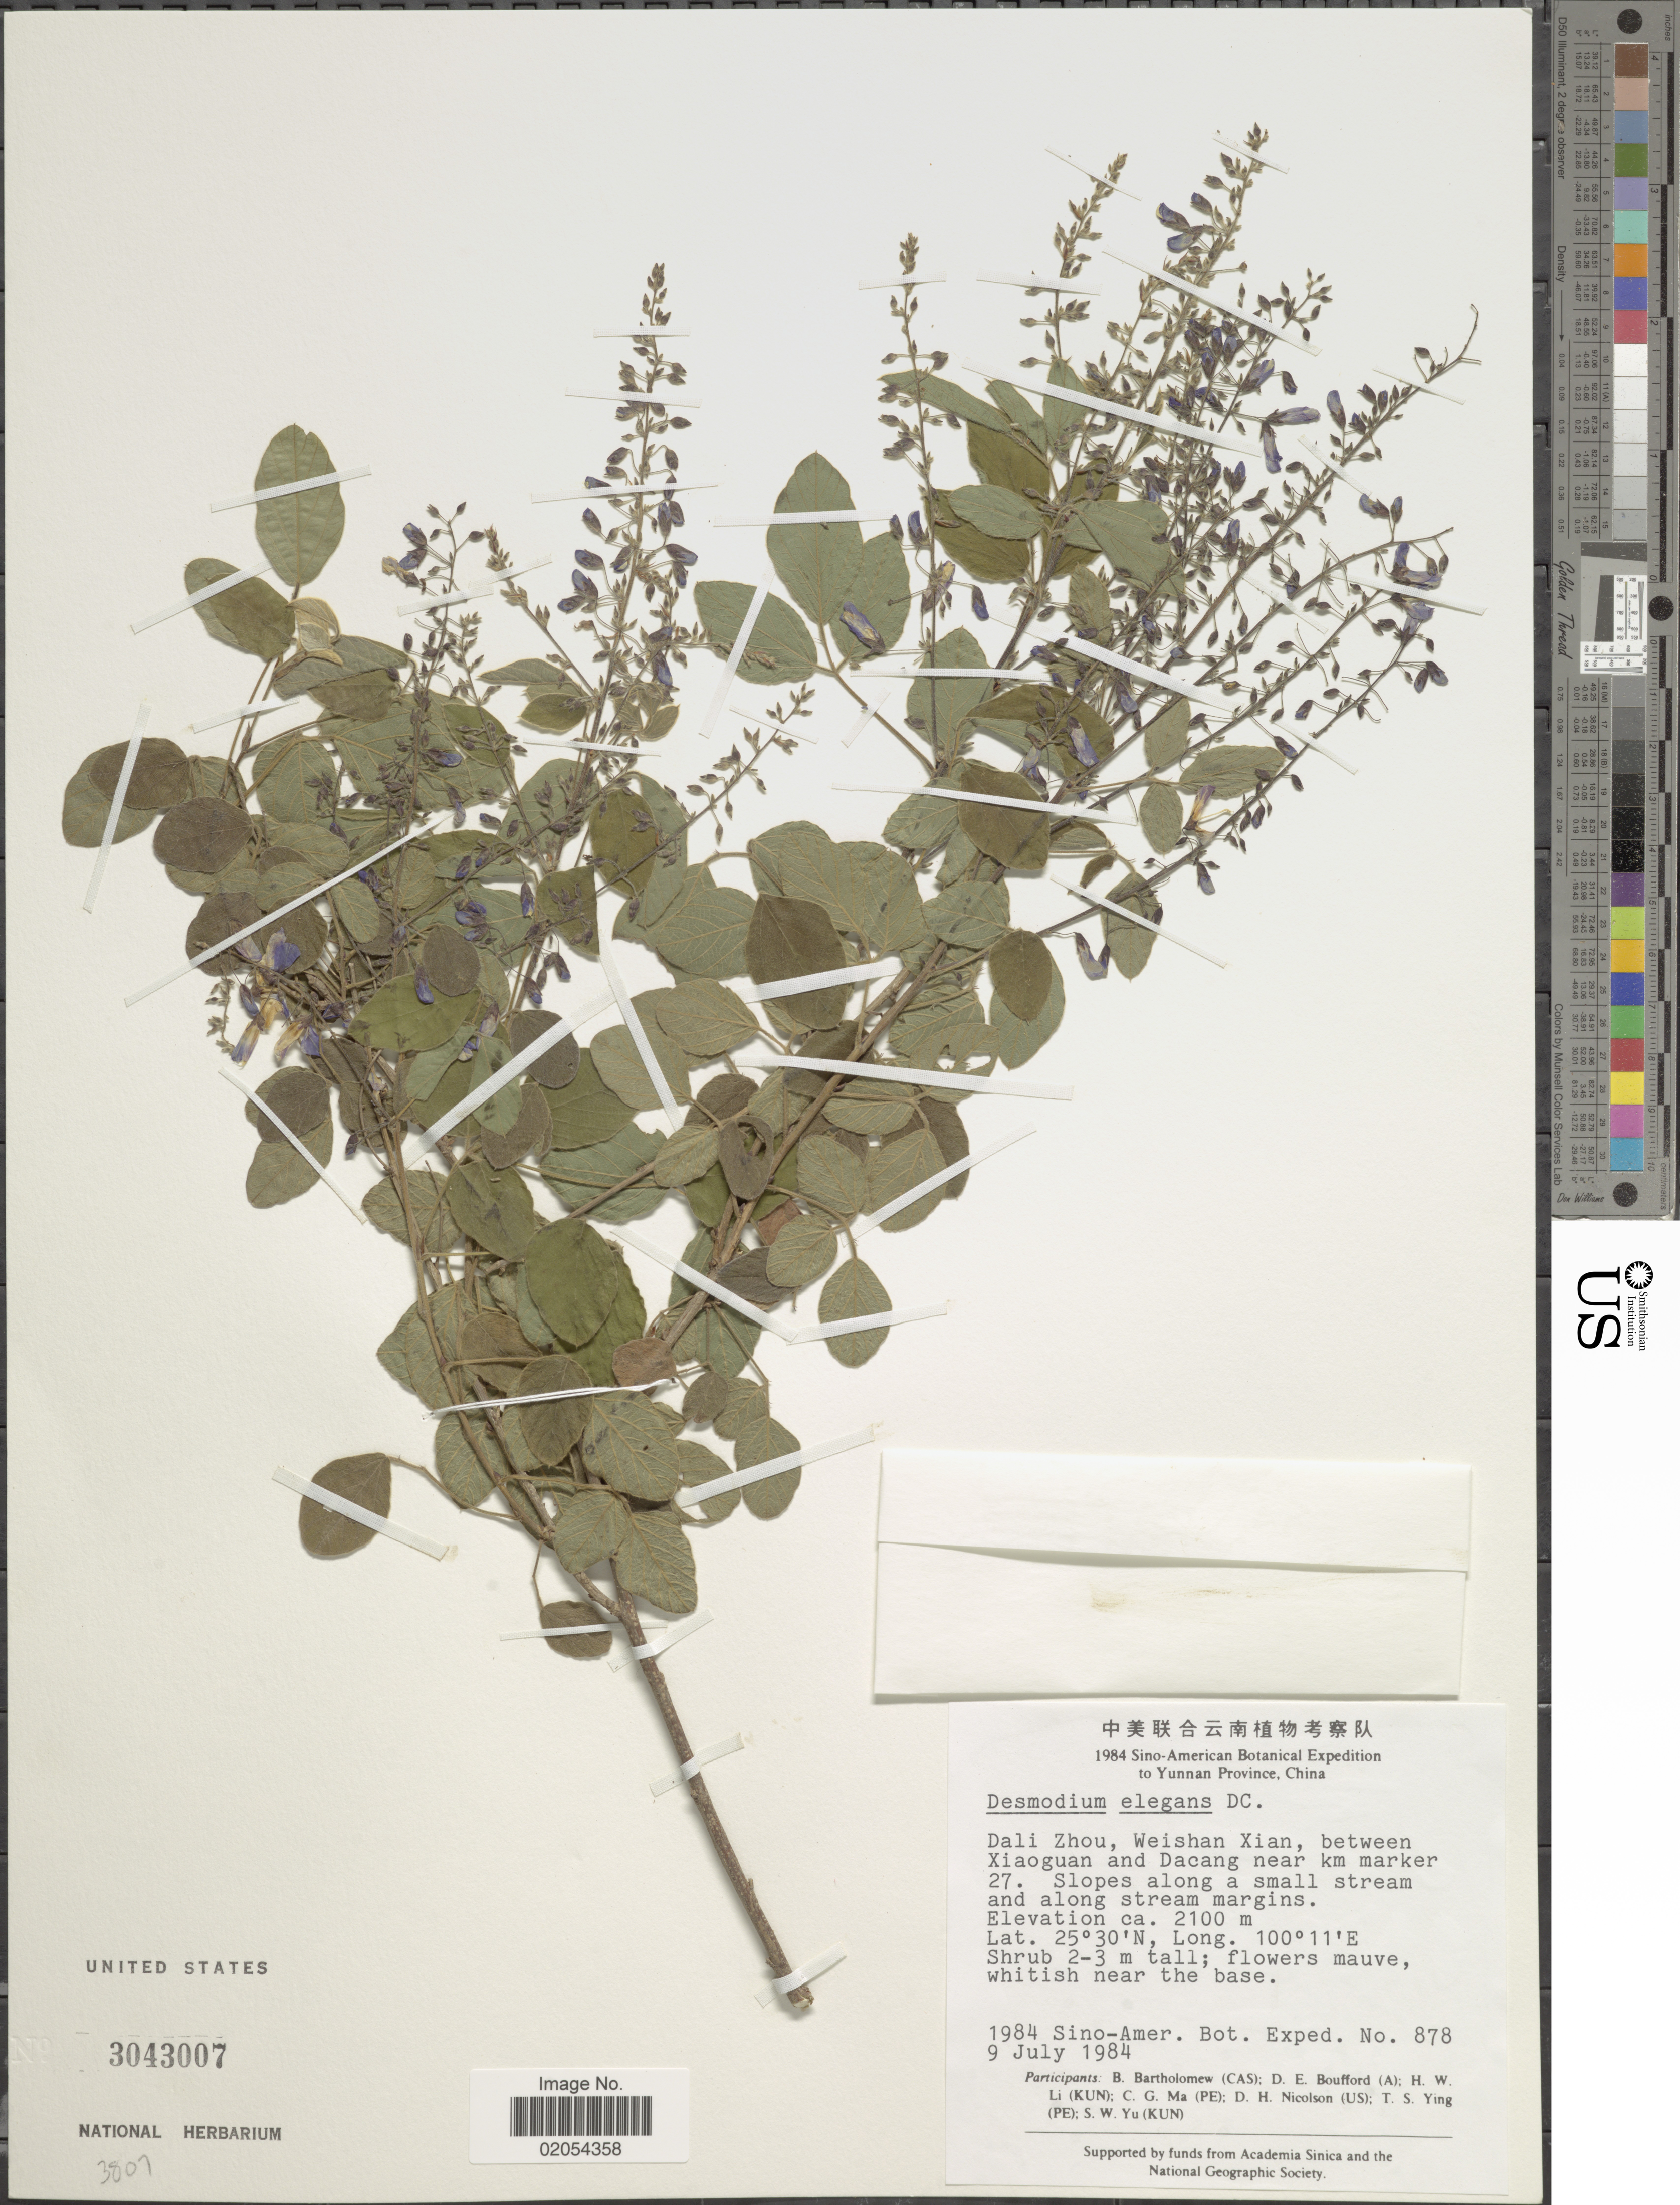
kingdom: Plantae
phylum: Tracheophyta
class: Magnoliopsida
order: Fabales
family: Fabaceae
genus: Sunhangia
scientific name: Sunhangia elegans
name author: (DC.) H. Ohashi & K. Ohashi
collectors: Sino-Amer. Bot. Exped. 1984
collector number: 878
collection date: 1984-07-09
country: China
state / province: Yunnan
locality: Yunnan Province, China. Dali Zhou, Weishan Xian, between Xiaoguan and Dacang near km marker 27. Slopes along a small stream and along stream margins.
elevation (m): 2100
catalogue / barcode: US 3043007